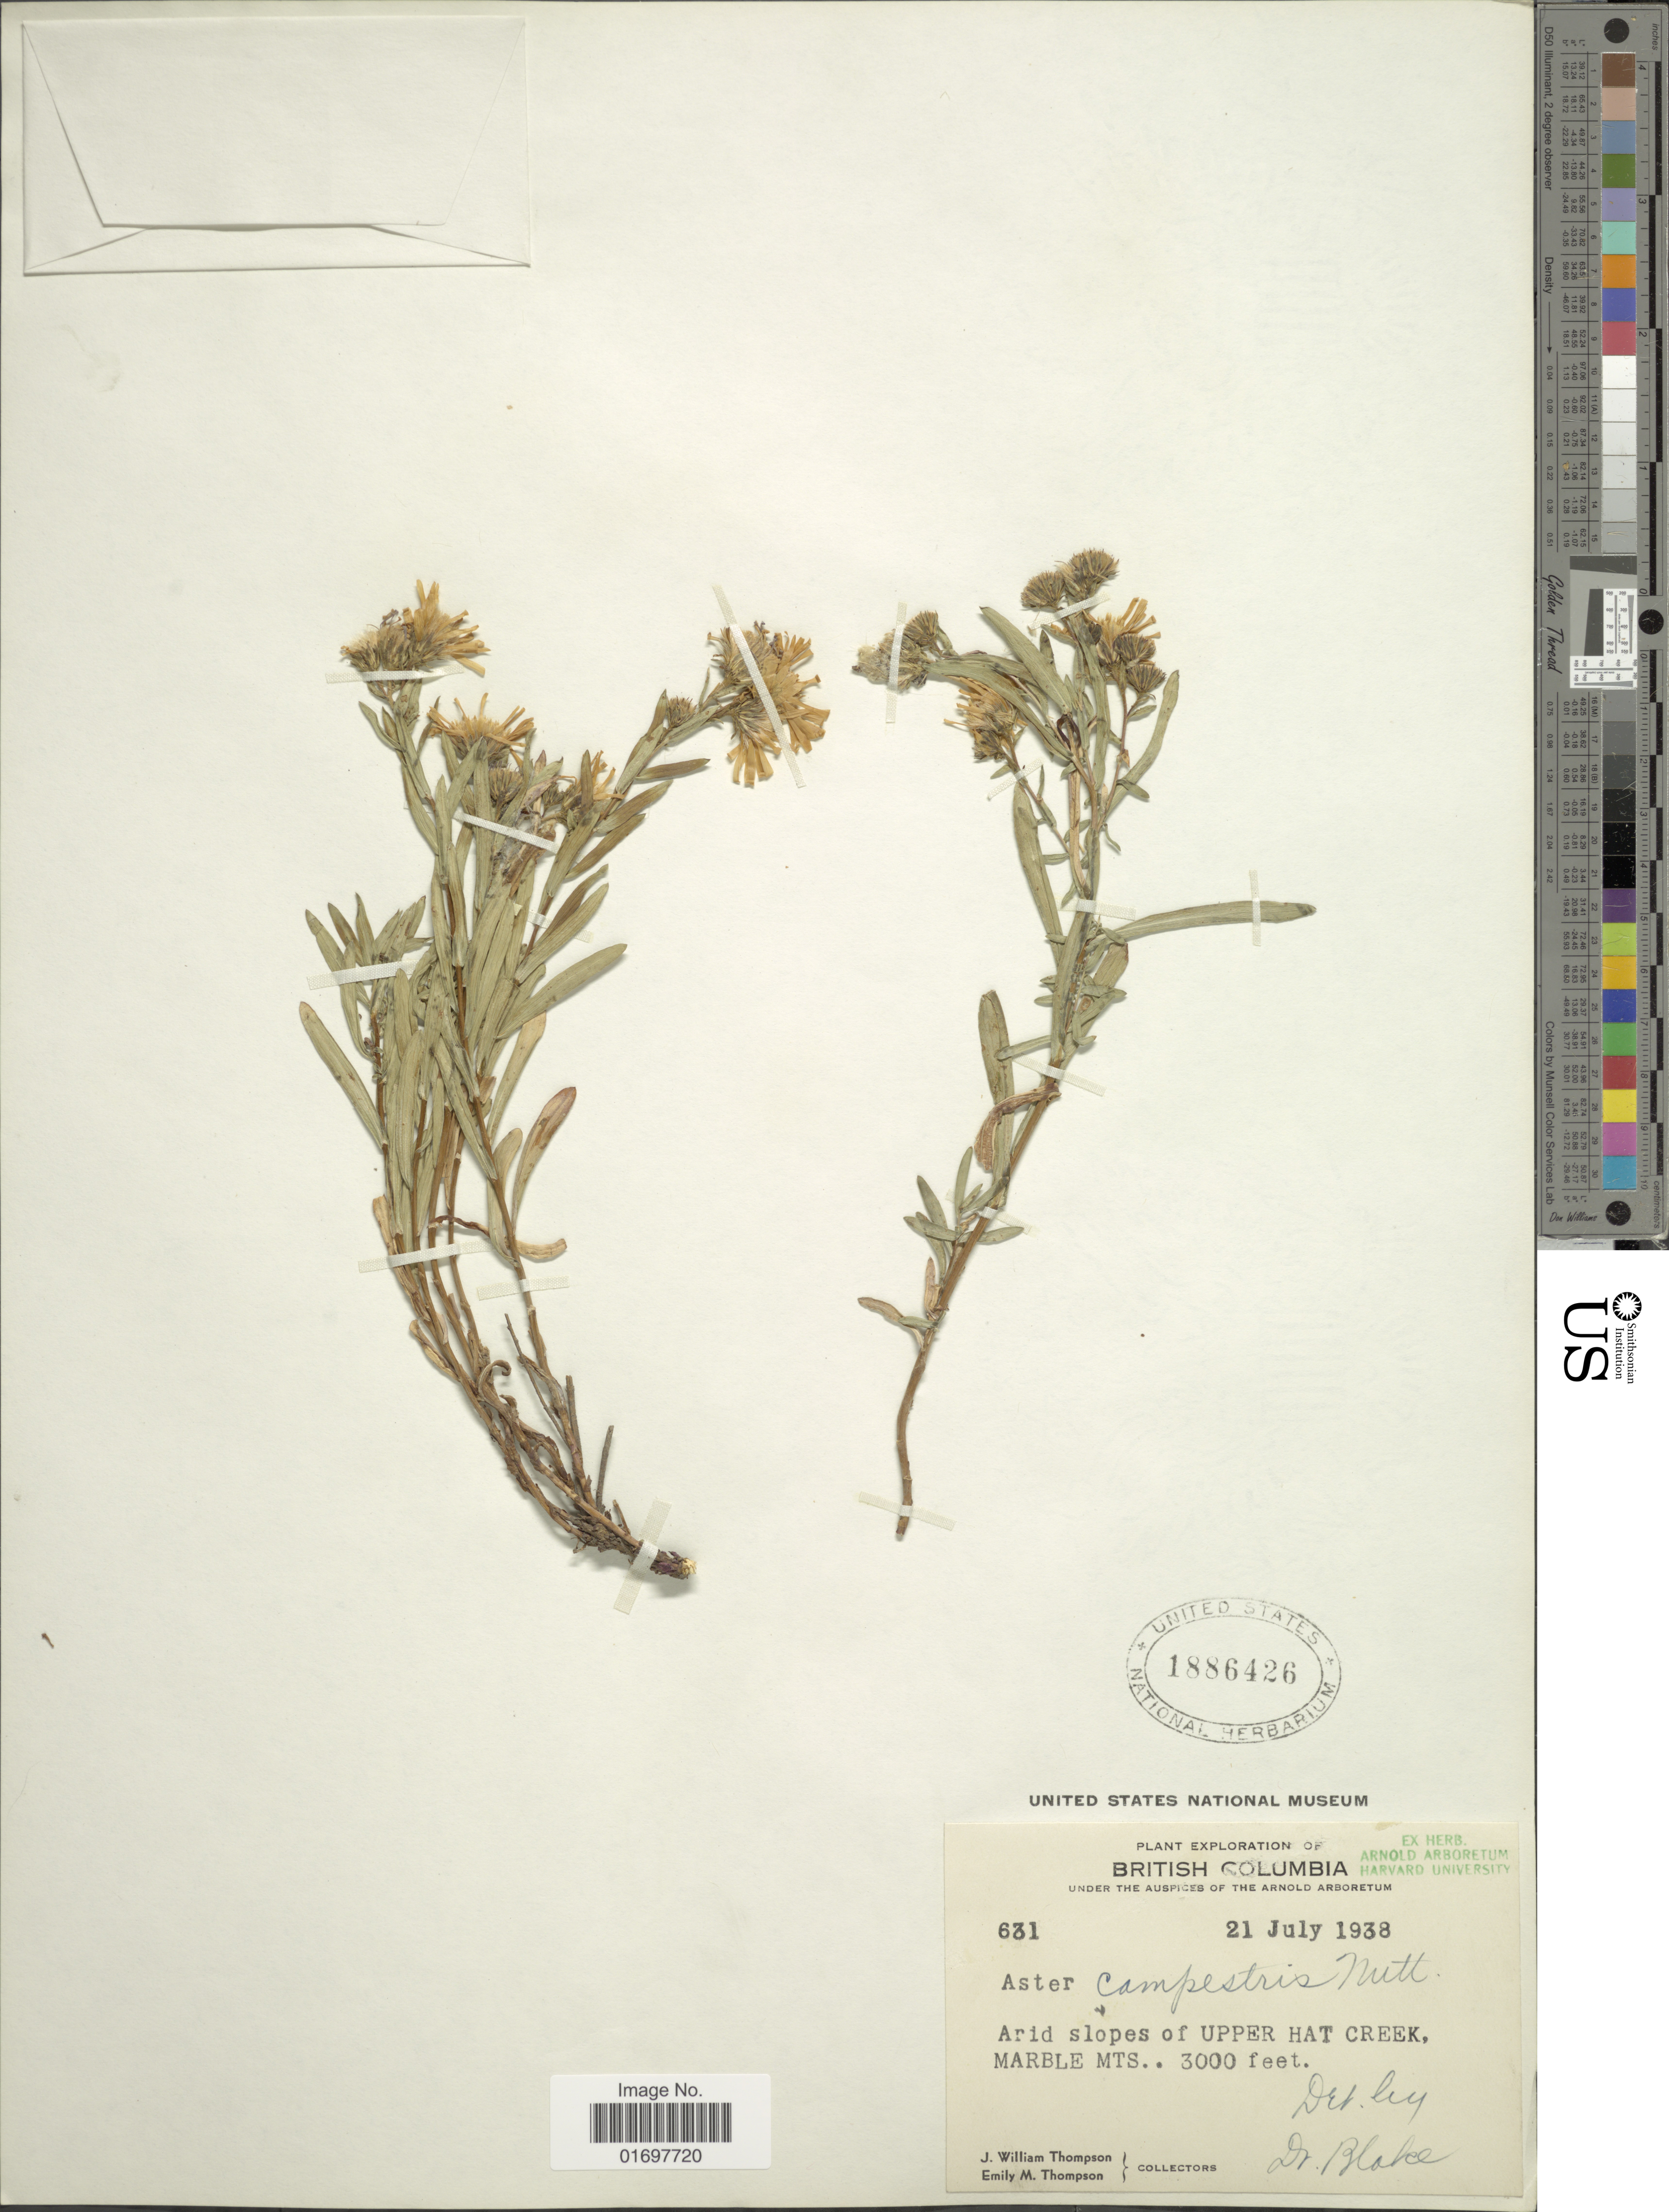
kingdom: Plantae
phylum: Tracheophyta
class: Magnoliopsida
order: Asterales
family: Asteraceae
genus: Symphyotrichum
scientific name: Symphyotrichum campestre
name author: (Nutt.) G.L. Nesom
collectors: J. W. Thompson & E. M. Thompson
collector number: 631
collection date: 1938-07-21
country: Canada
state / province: British Columbia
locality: British Columbia. Arid slopes of Upper Hat Creek, Marble Mts.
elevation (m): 914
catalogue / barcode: US 1886426